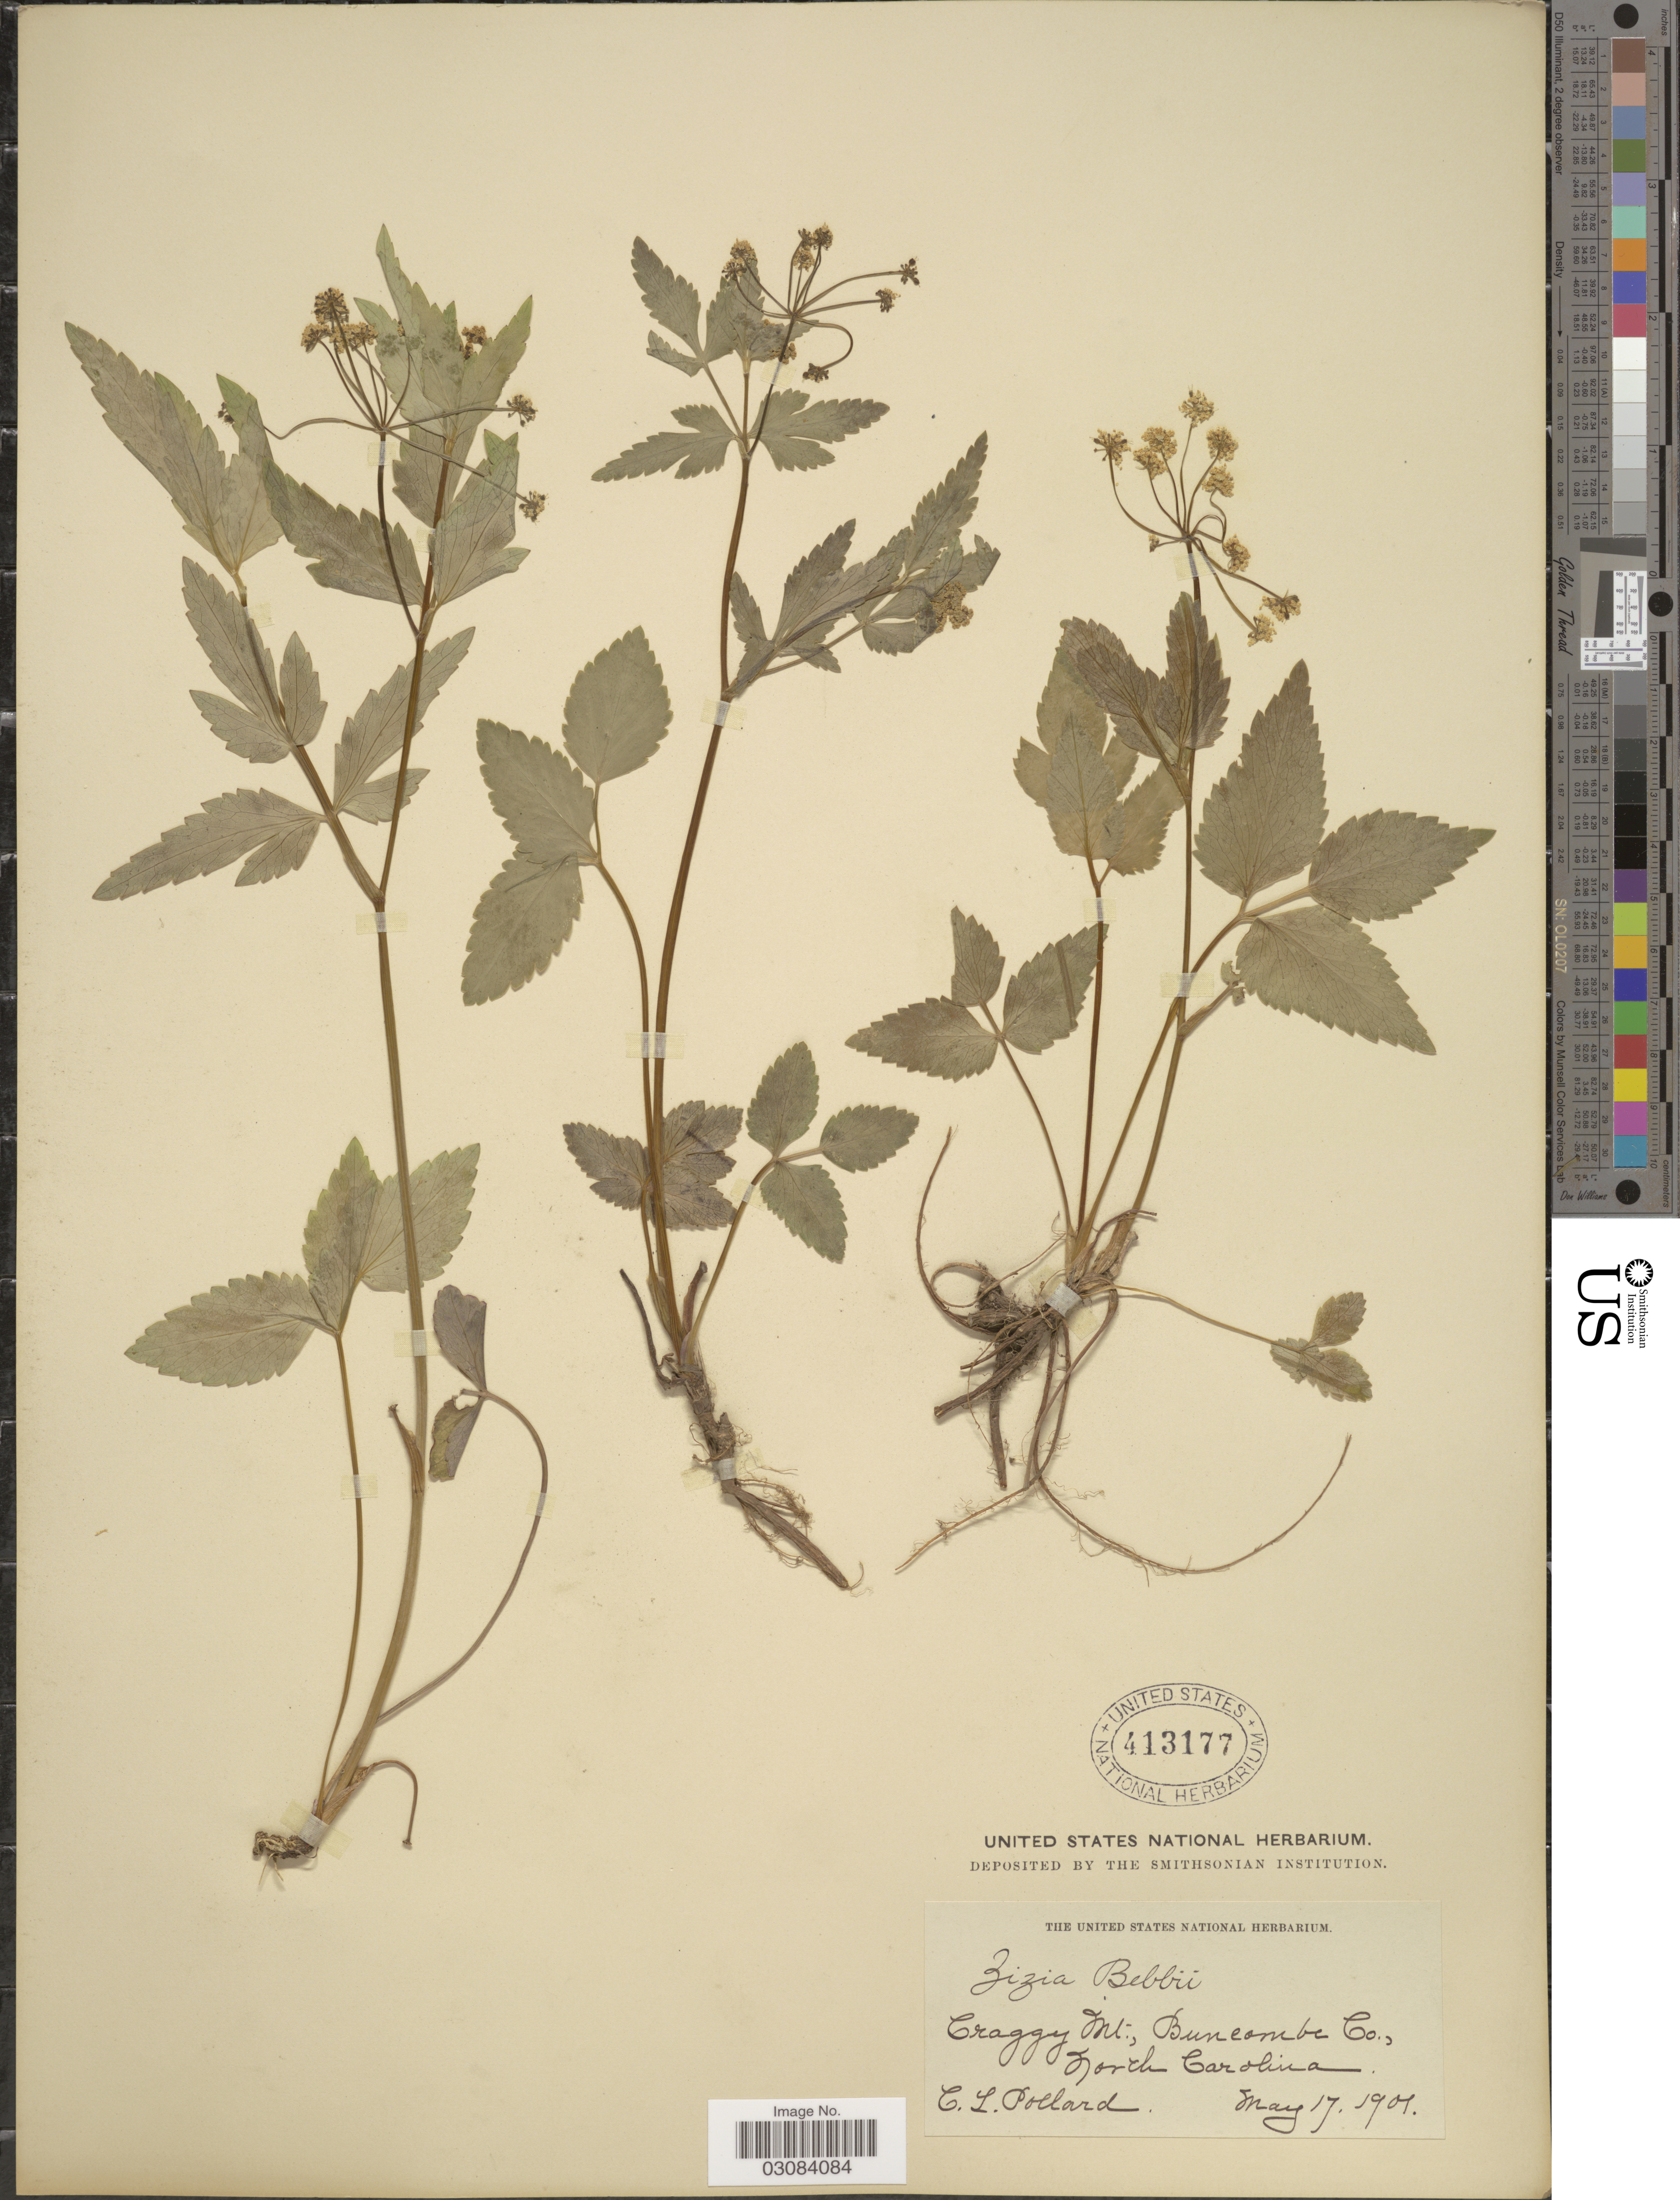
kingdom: Plantae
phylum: Tracheophyta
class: Magnoliopsida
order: Apiales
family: Apiaceae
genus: Zizia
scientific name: Zizia bebbii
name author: (J.M. Coult. & Rose) Britton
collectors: C. L. Pollard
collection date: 1901-05-17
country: United States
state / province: North Carolina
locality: Craggy Mt., Buncombe Co.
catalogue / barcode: US 413177